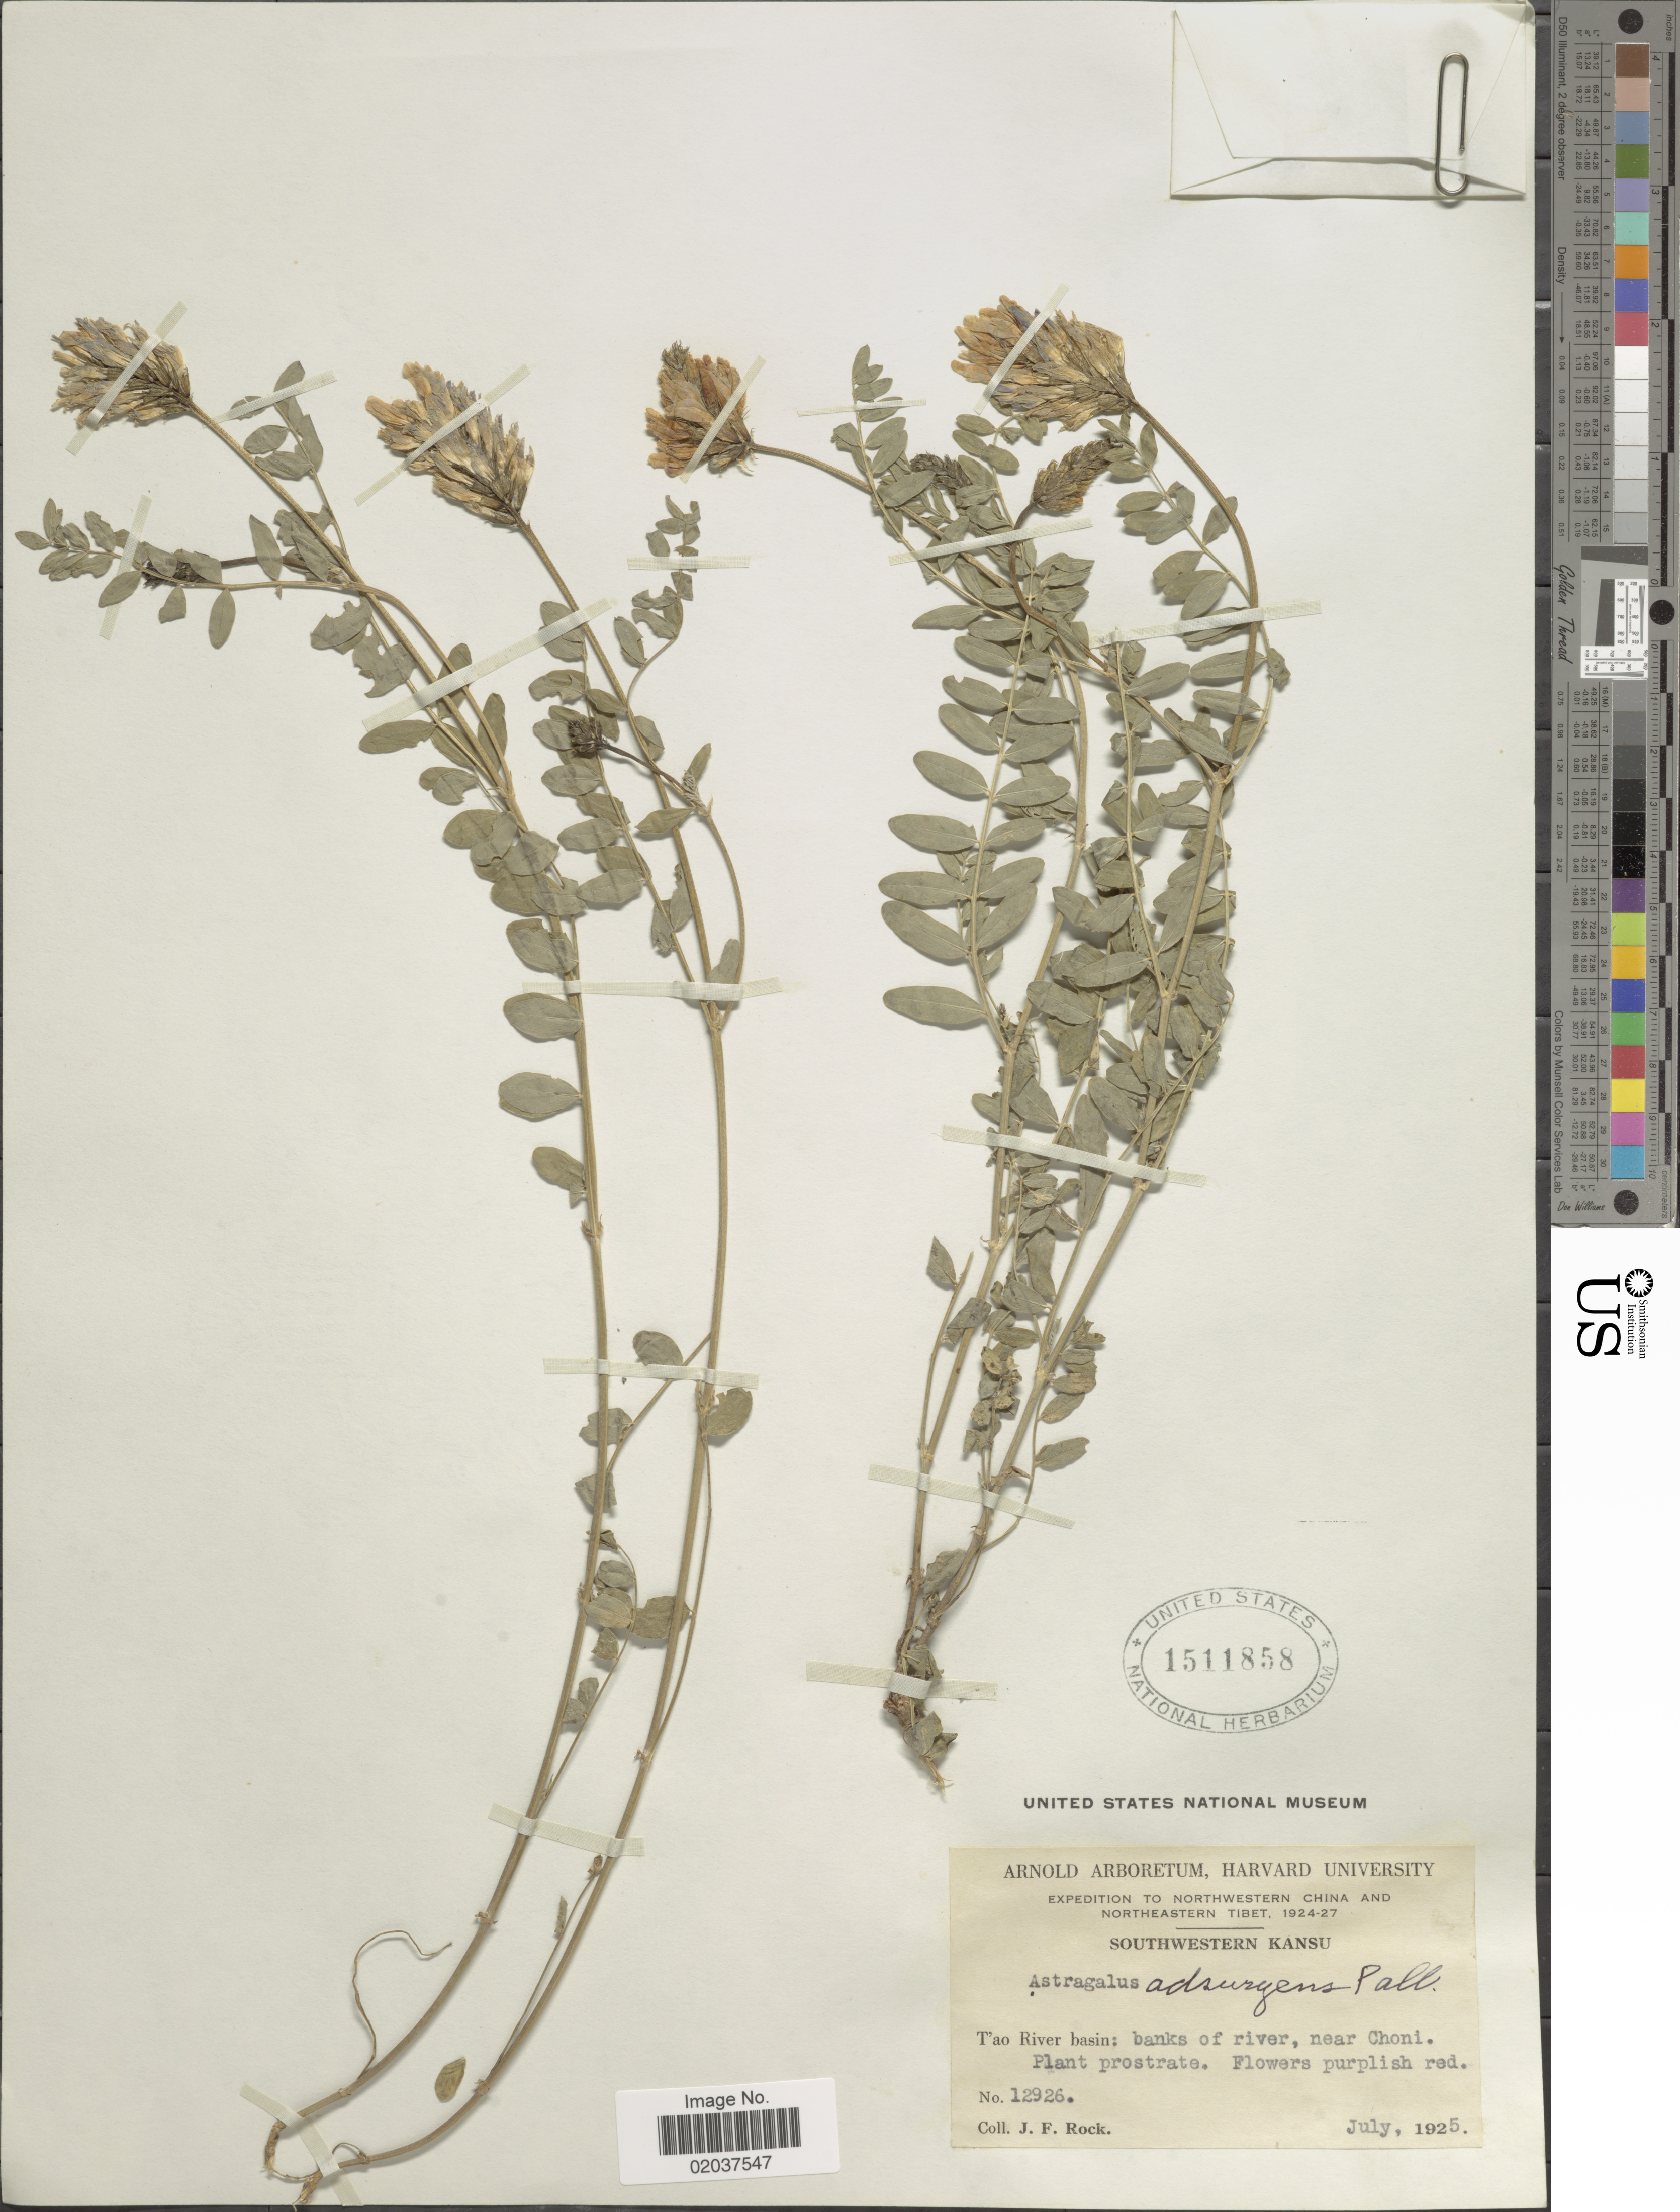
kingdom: Plantae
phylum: Tracheophyta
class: Magnoliopsida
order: Fabales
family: Fabaceae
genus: Astragalus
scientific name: Astragalus adsurgens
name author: Pall.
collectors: J. Rock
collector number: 12926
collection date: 1925-07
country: China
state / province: Gansu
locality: Southwestern Kansu, T'ao River basin banks of river, near Choni, Northwestern China and Northeastern Tibet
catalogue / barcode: US 1511858